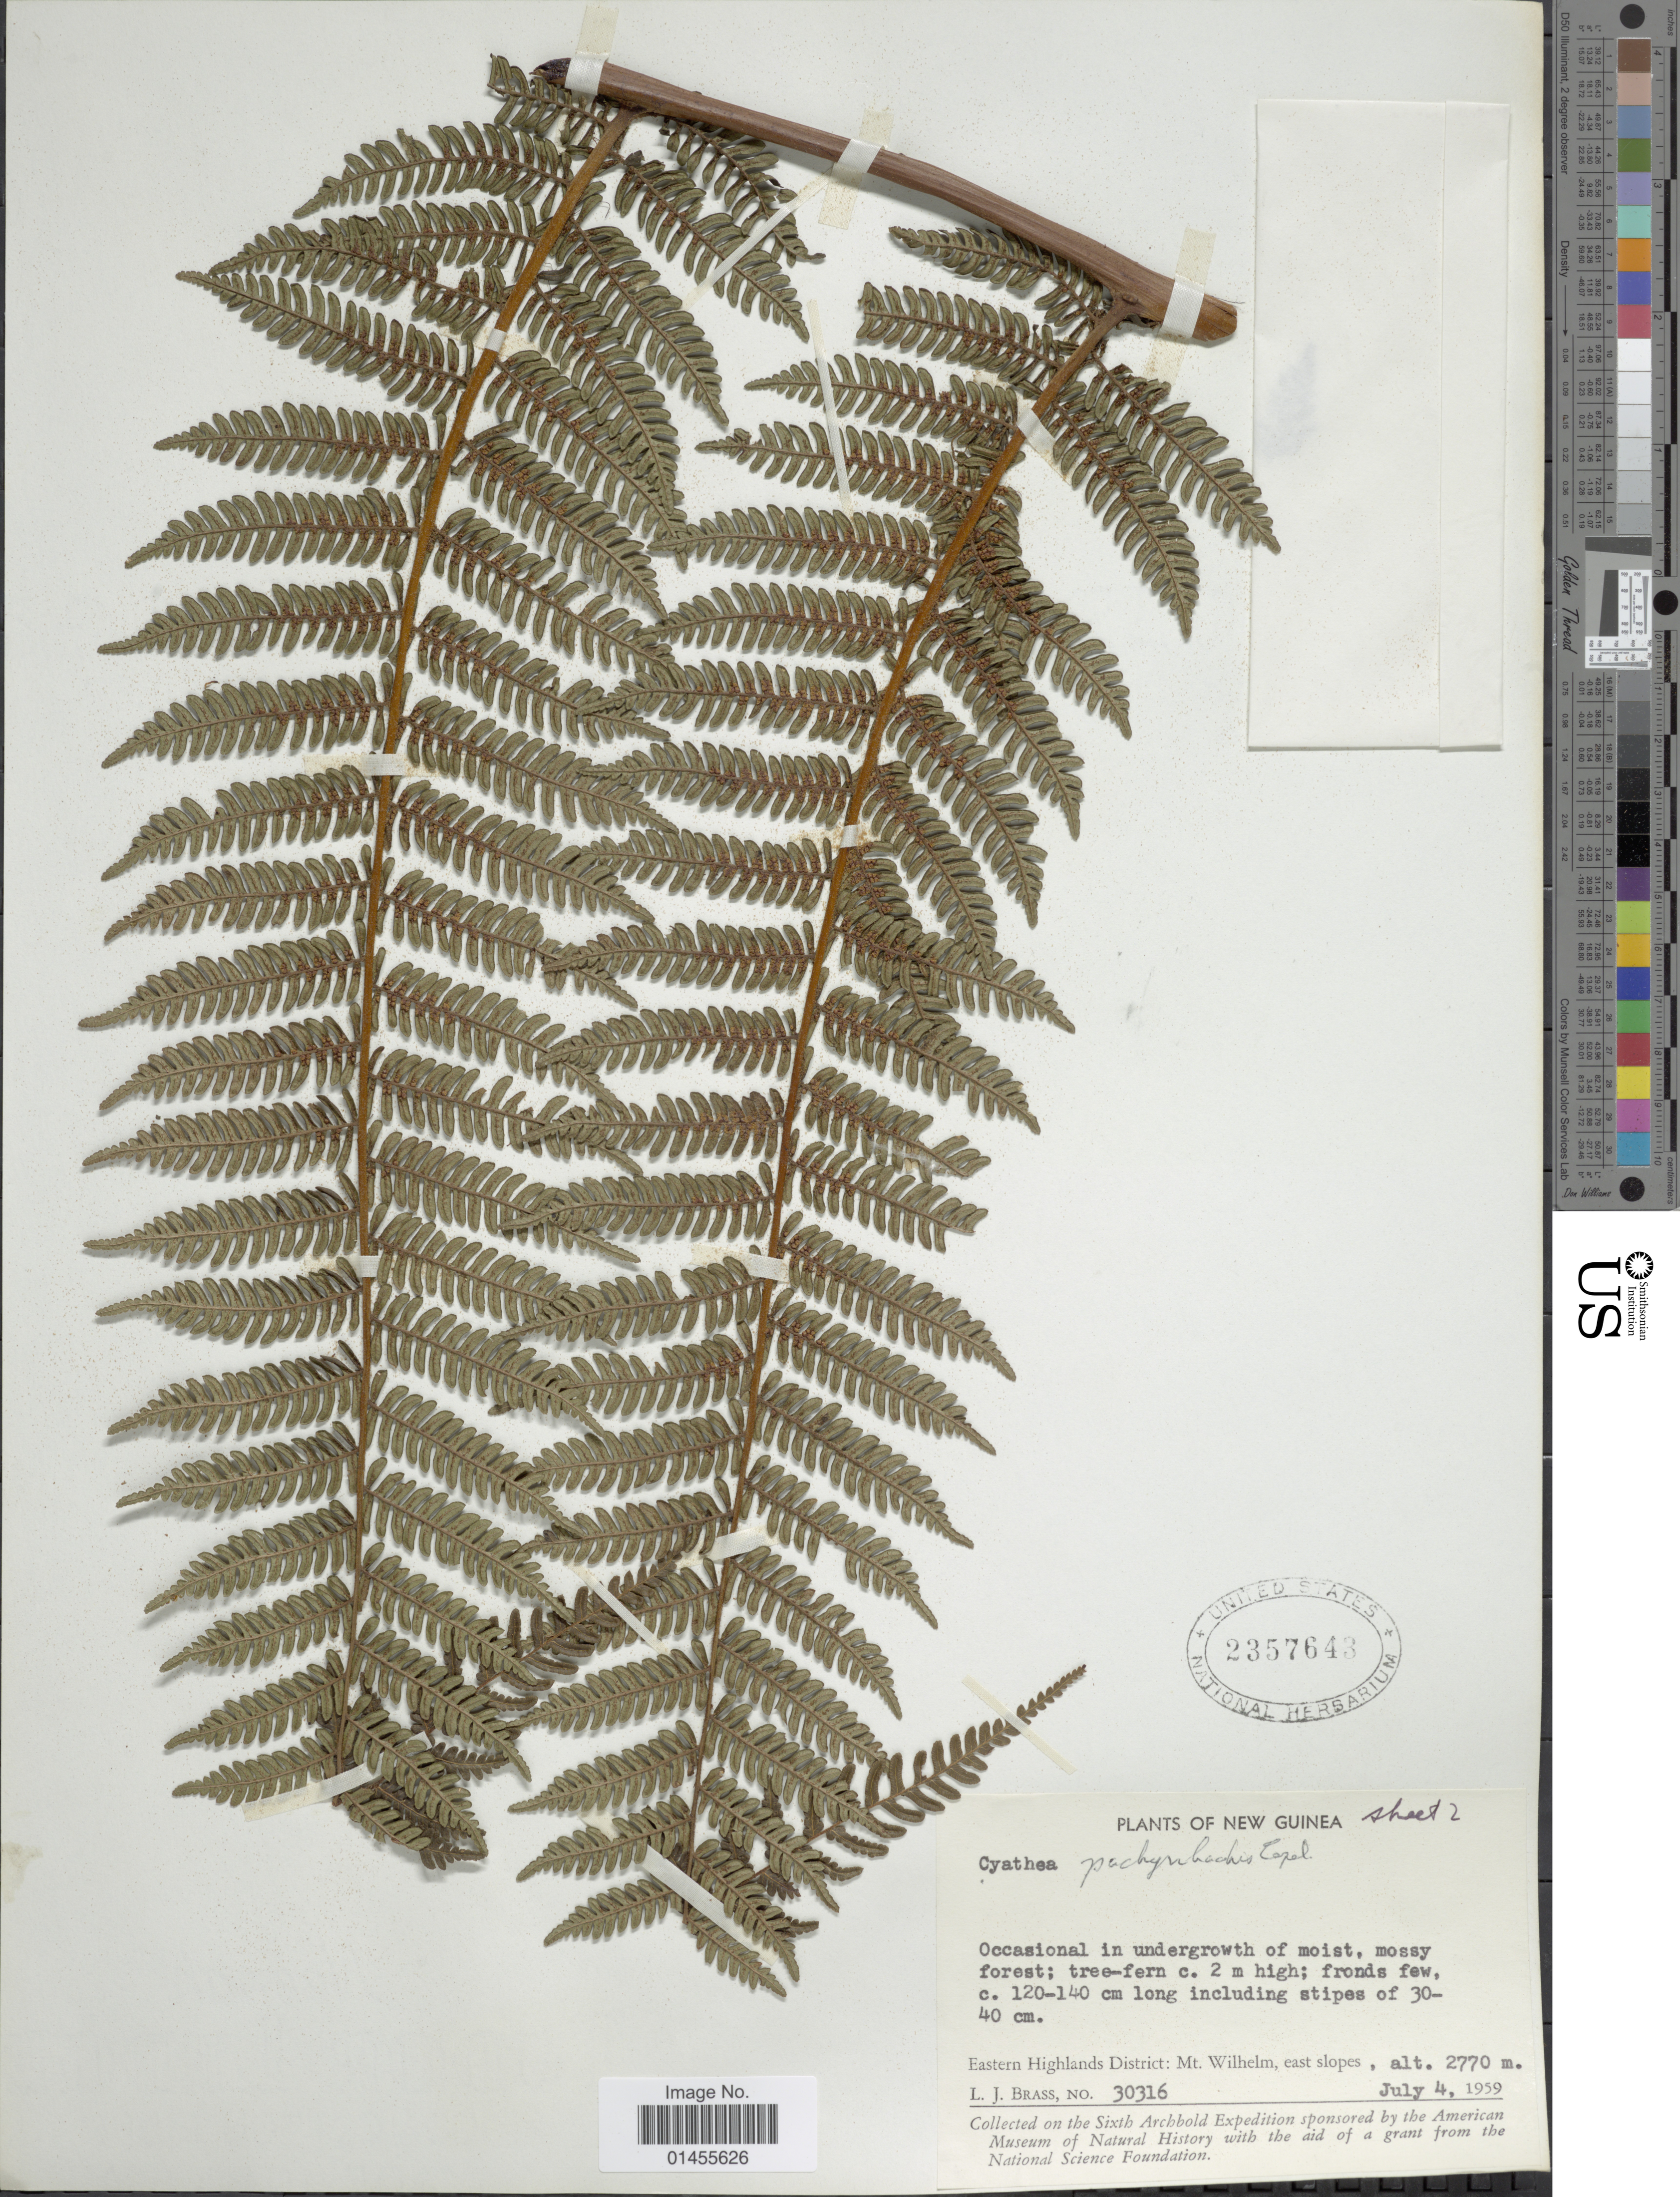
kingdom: Plantae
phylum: Tracheophyta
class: Polypodiopsida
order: Cyatheales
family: Cyatheaceae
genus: Alsophila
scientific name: Alsophila pachyrrhachis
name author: (Copel.) R.M. Tryon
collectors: L. J. Brass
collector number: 30316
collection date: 1959-07-04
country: Papua New Guinea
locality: New Guinea. Eastern Highlands District: Mt. Wilhelm, east slopes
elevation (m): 30316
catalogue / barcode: US 2357643